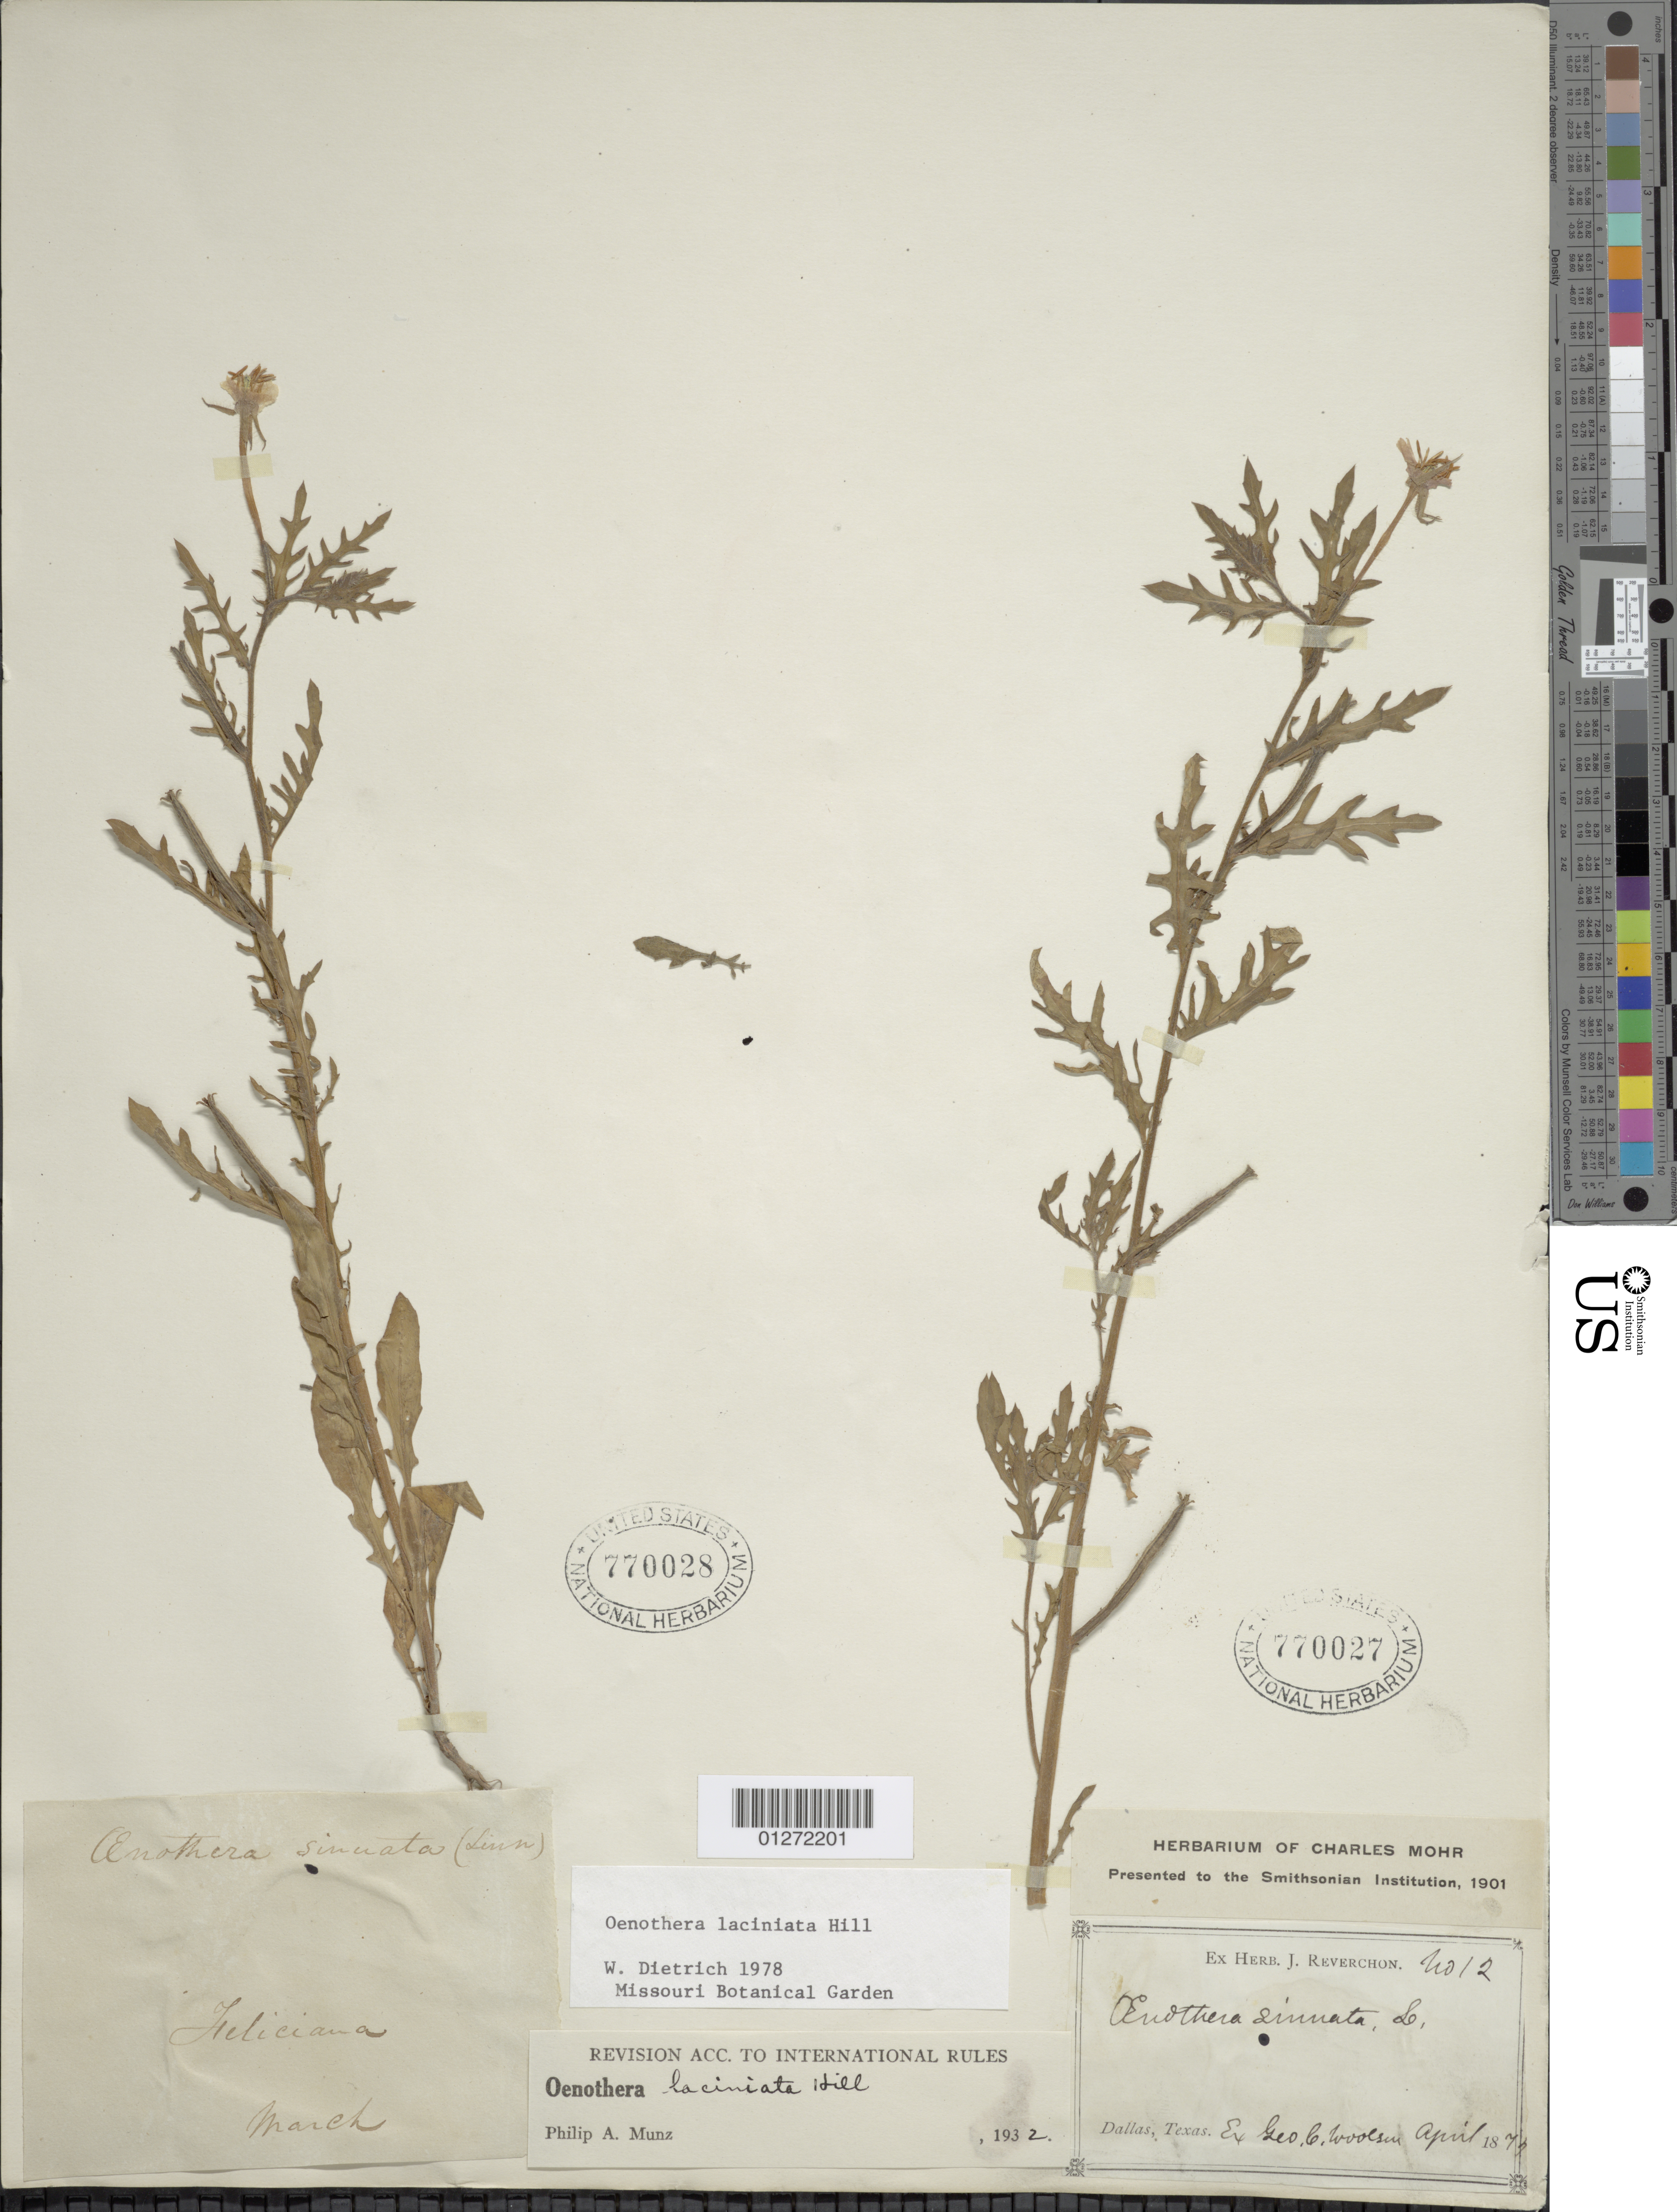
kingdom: Plantae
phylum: Tracheophyta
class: Magnoliopsida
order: Myrtales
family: Onagraceae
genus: Oenothera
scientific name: Oenothera laciniata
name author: Hill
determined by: Dietrich, W.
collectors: G. C. Woolson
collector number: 12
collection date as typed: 1873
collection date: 1873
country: United States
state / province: Texas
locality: Dallas, Texas.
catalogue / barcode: US 770027